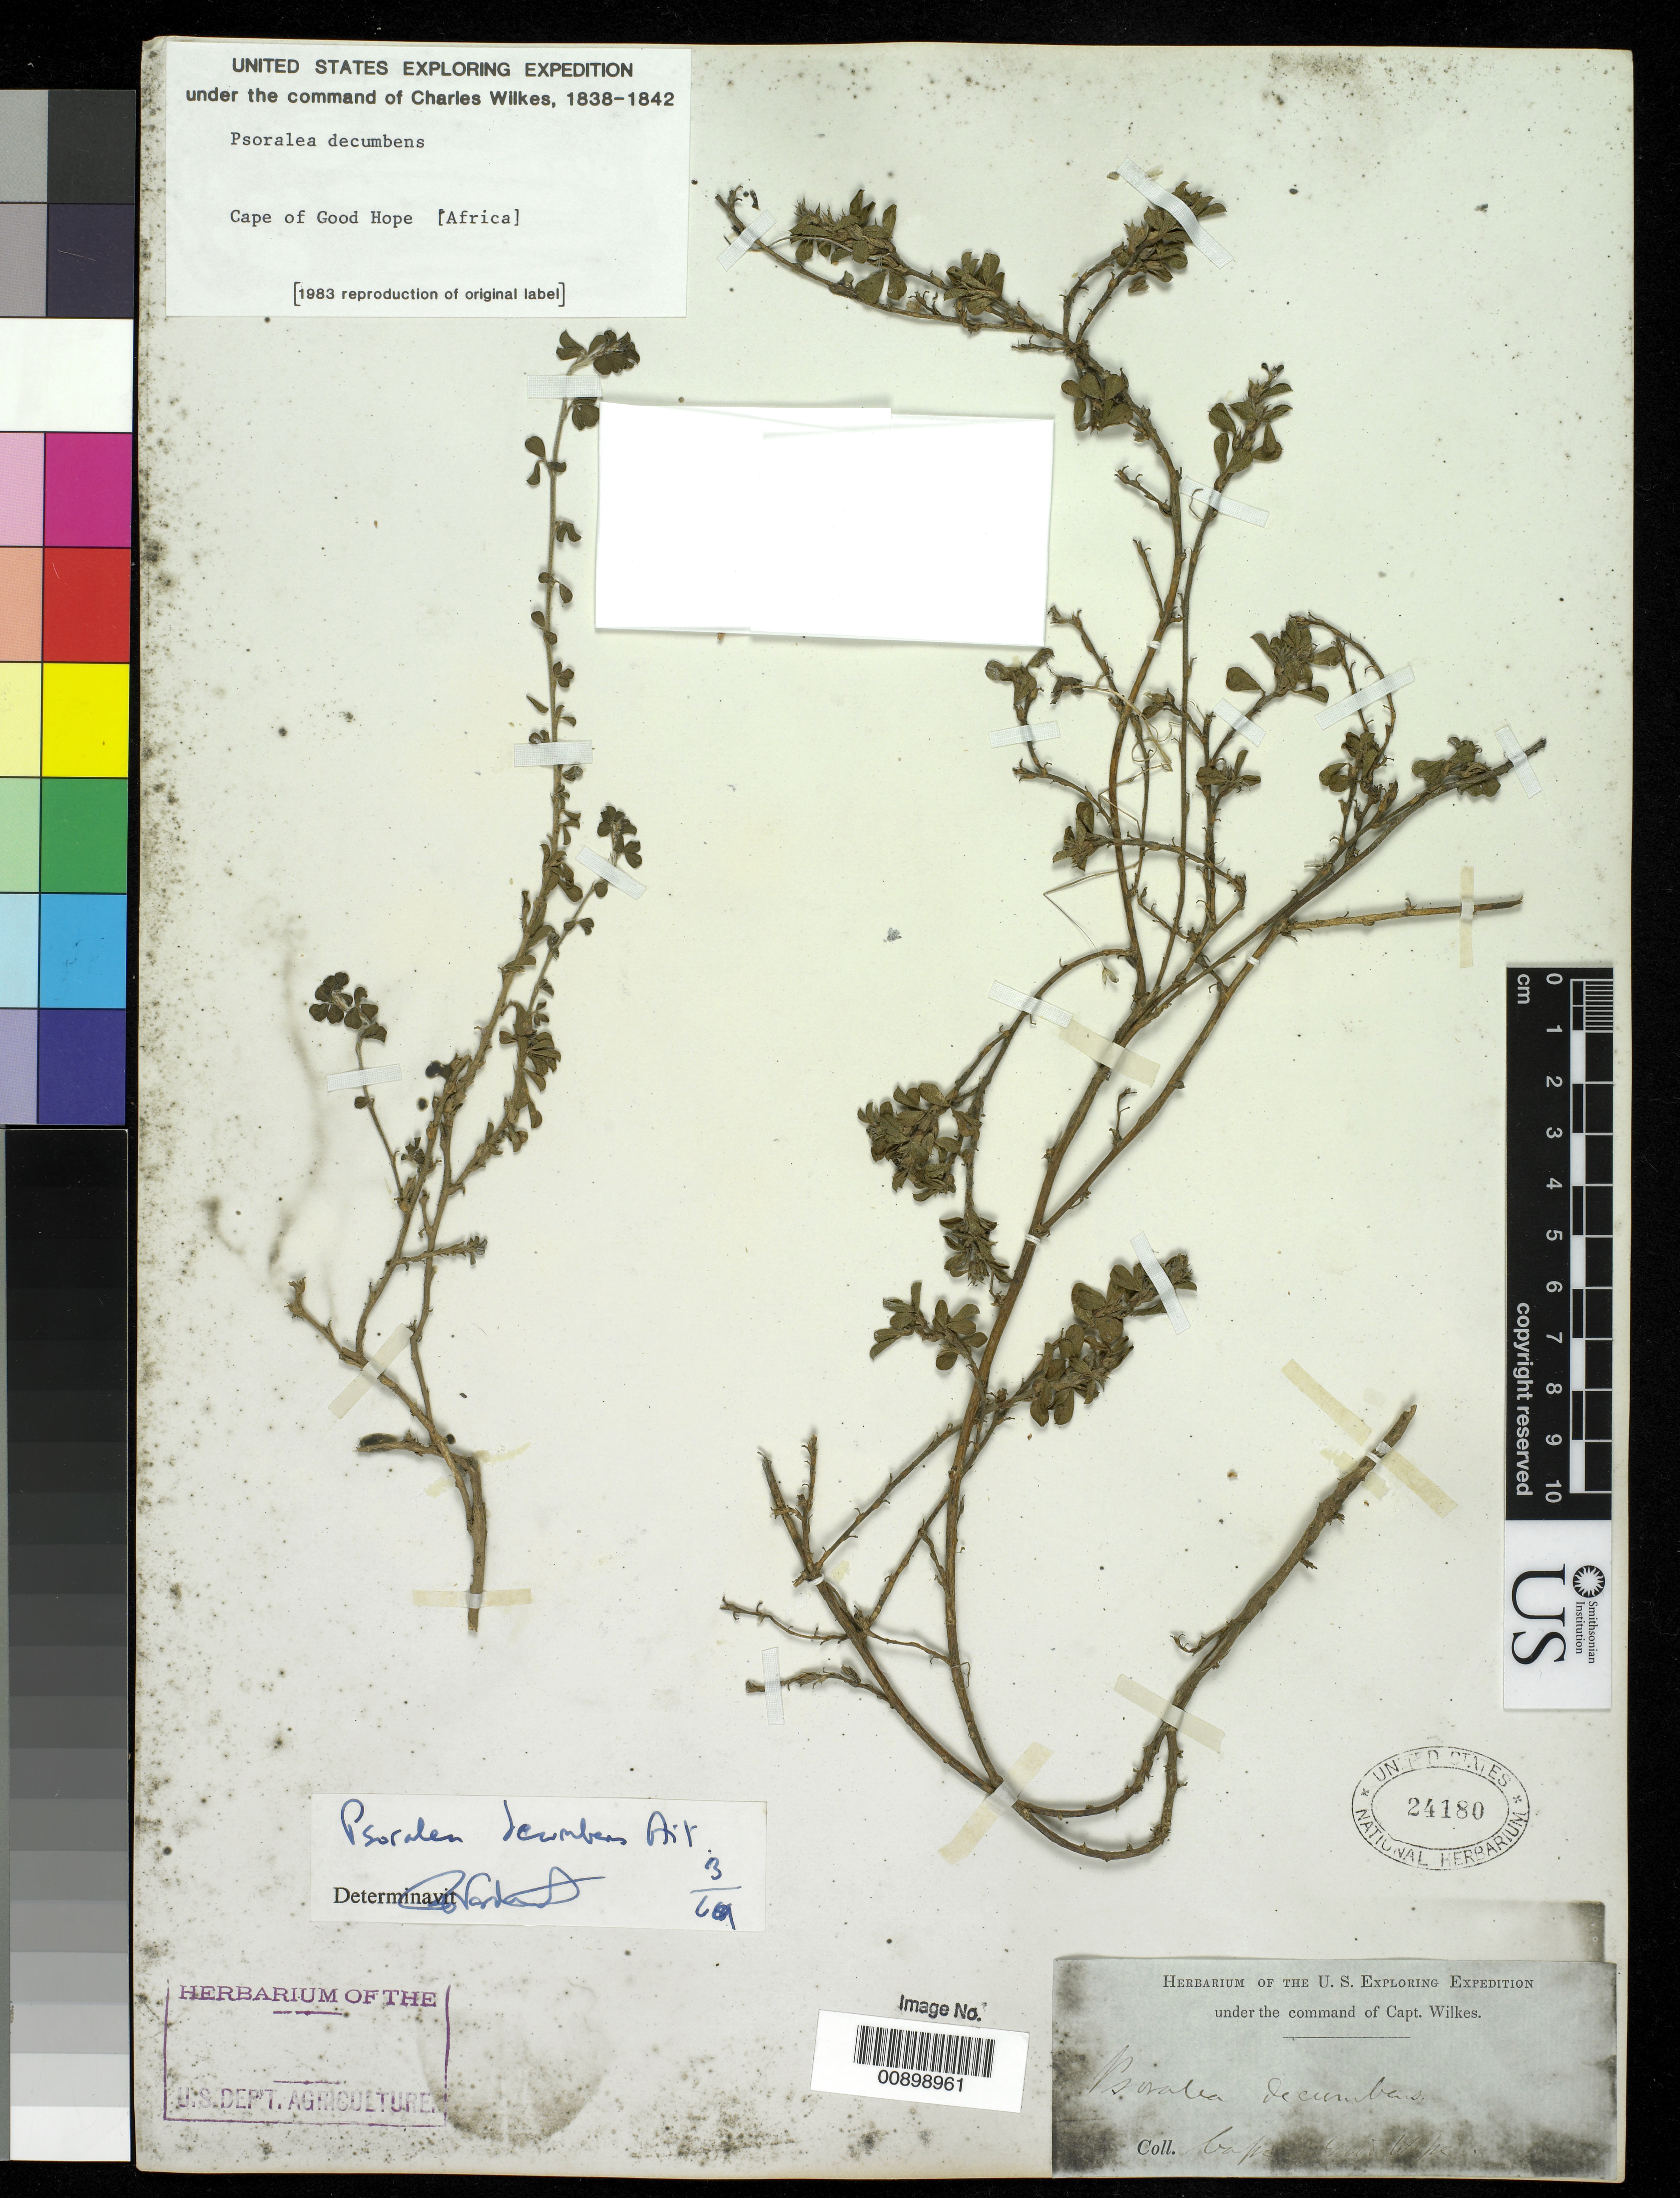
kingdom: Plantae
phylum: Tracheophyta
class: Magnoliopsida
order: Fabales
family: Fabaceae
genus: Psoralea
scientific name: Psoralea decumbens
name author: Aiton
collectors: Wilkes Explor. Exped.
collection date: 1838/1842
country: South Africa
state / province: Western Cape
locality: Cape of Good Hope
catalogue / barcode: US 24180